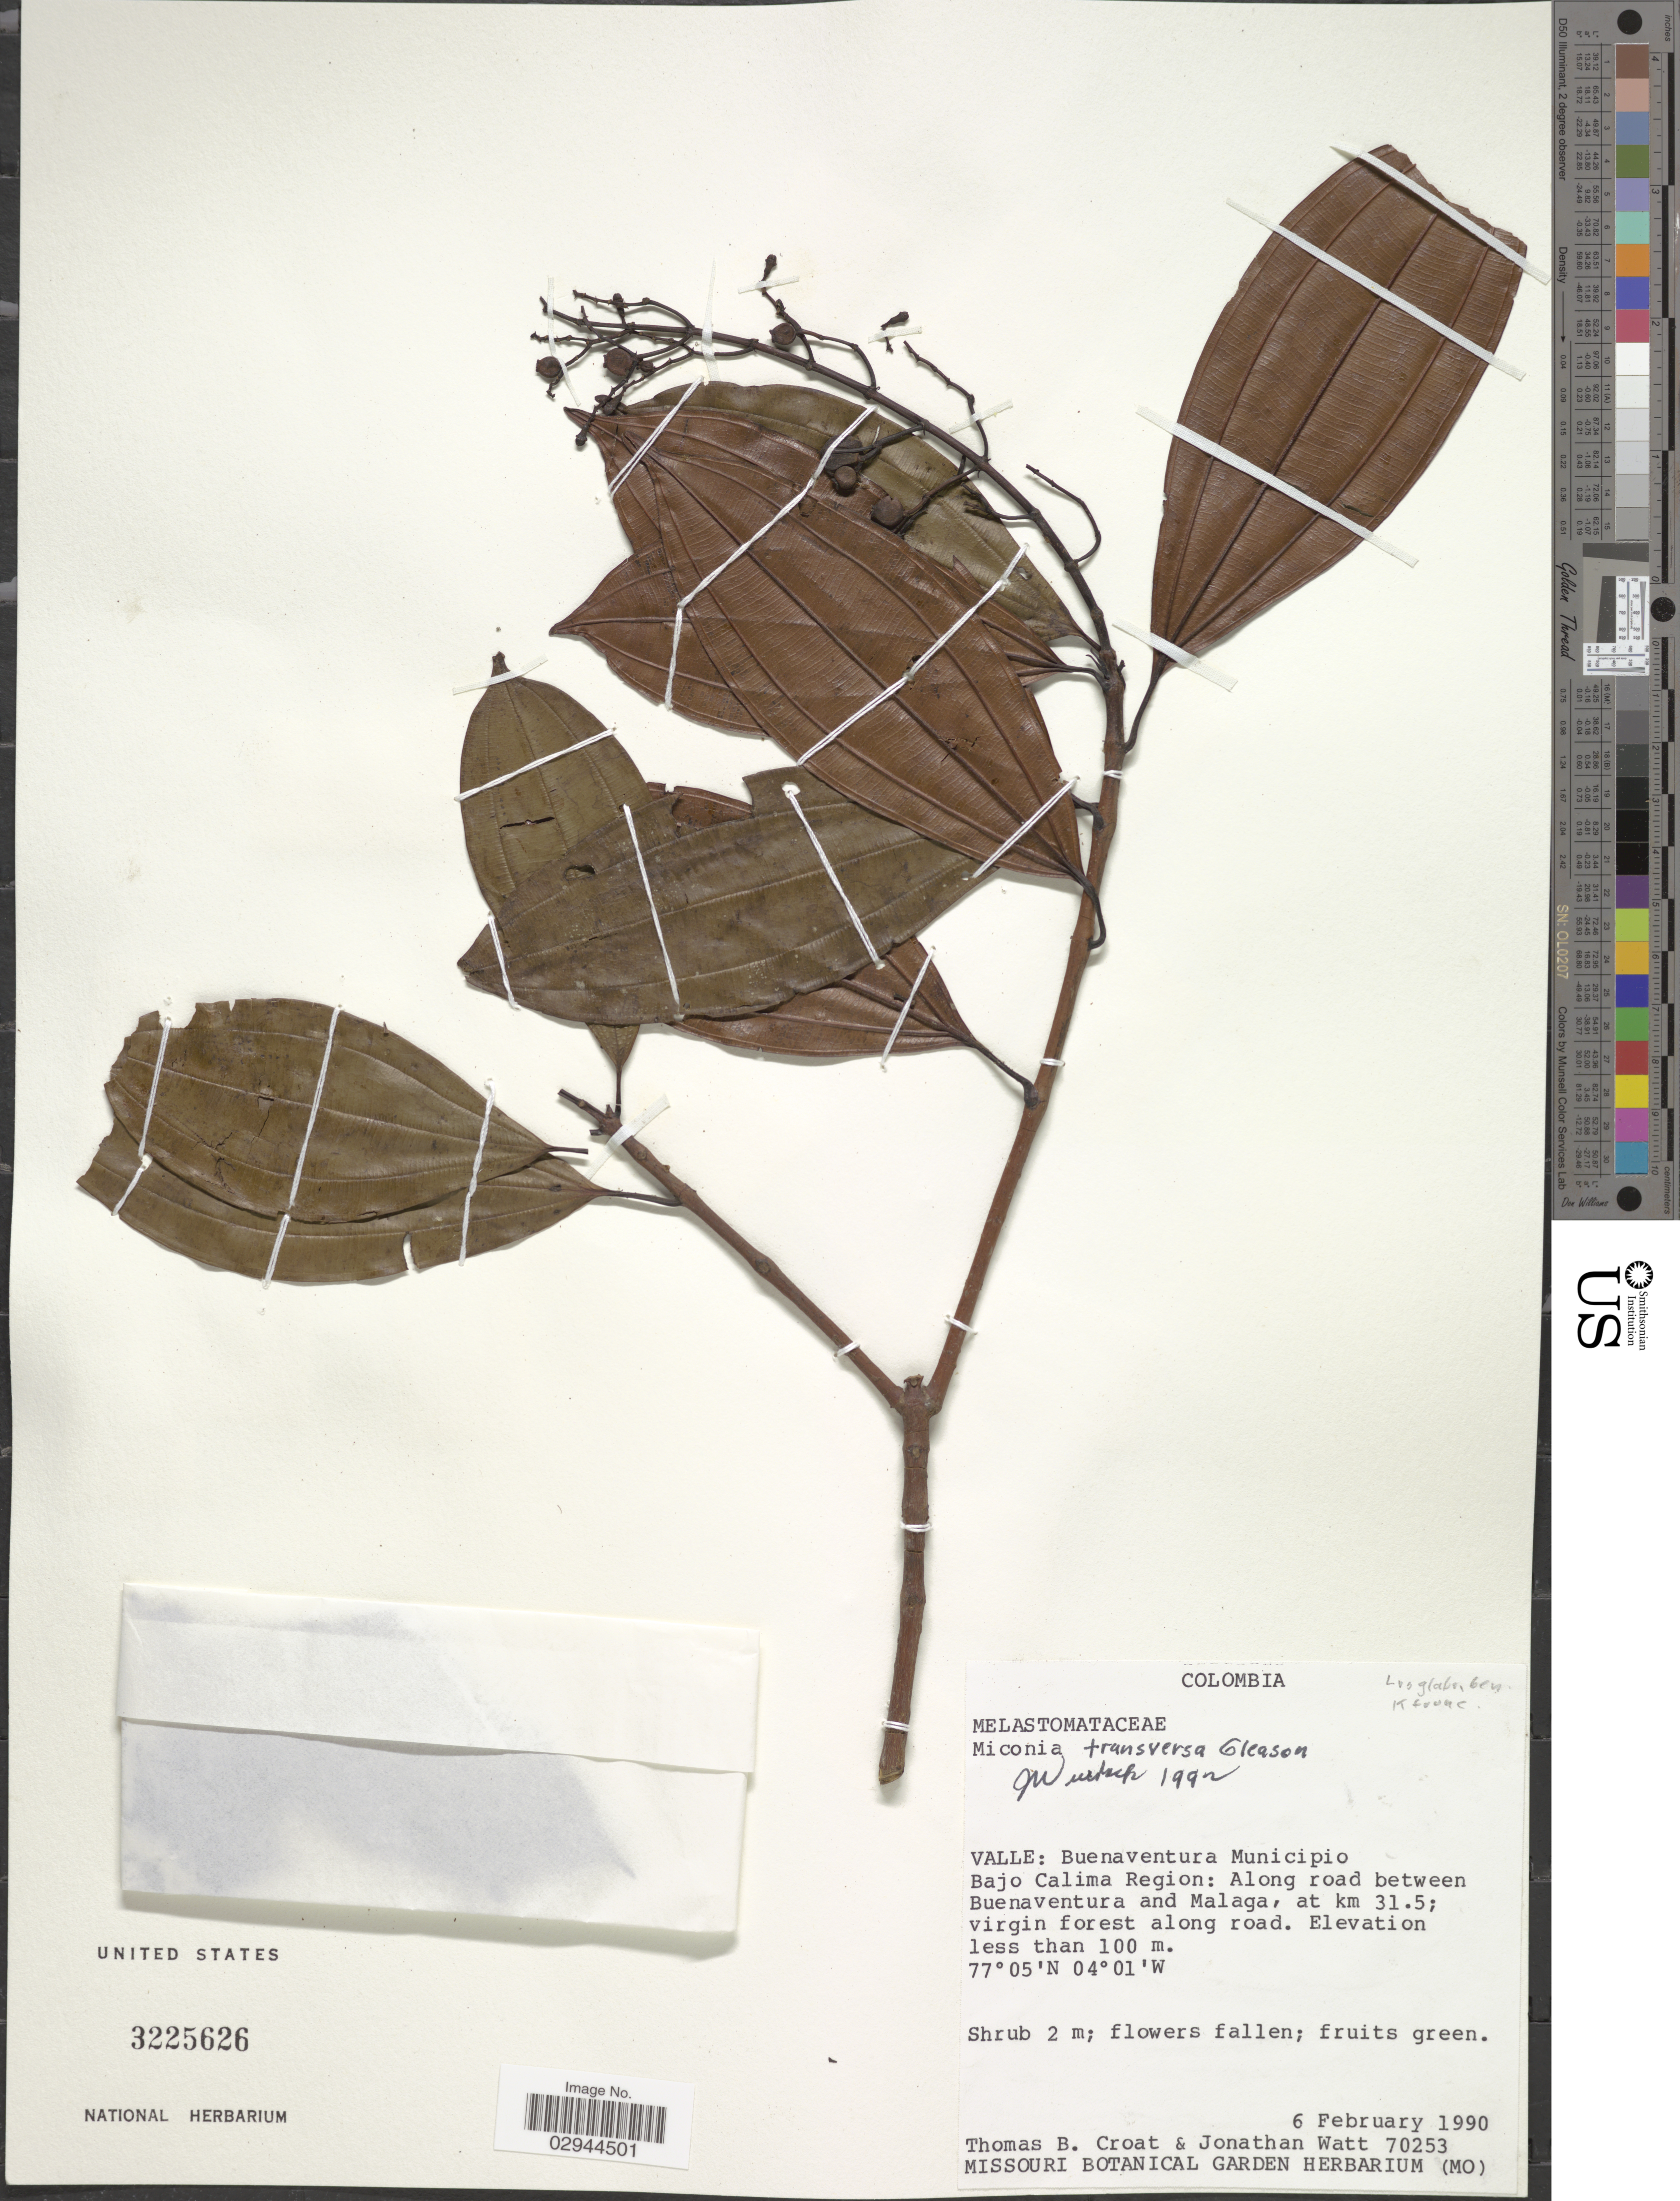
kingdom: Plantae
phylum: Tracheophyta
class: Magnoliopsida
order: Myrtales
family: Melastomataceae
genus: Miconia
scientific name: Miconia transversa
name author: Gleason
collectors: T. B. Croat & J. Watt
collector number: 70253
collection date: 1990-02-06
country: Colombia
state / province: Valle del Cauca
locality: Valle: Buenaventura Municipio. Bajo Calima Region: Along road between Buenaventura and Malaga, at km 31.5.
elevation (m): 100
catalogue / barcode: US 3225626